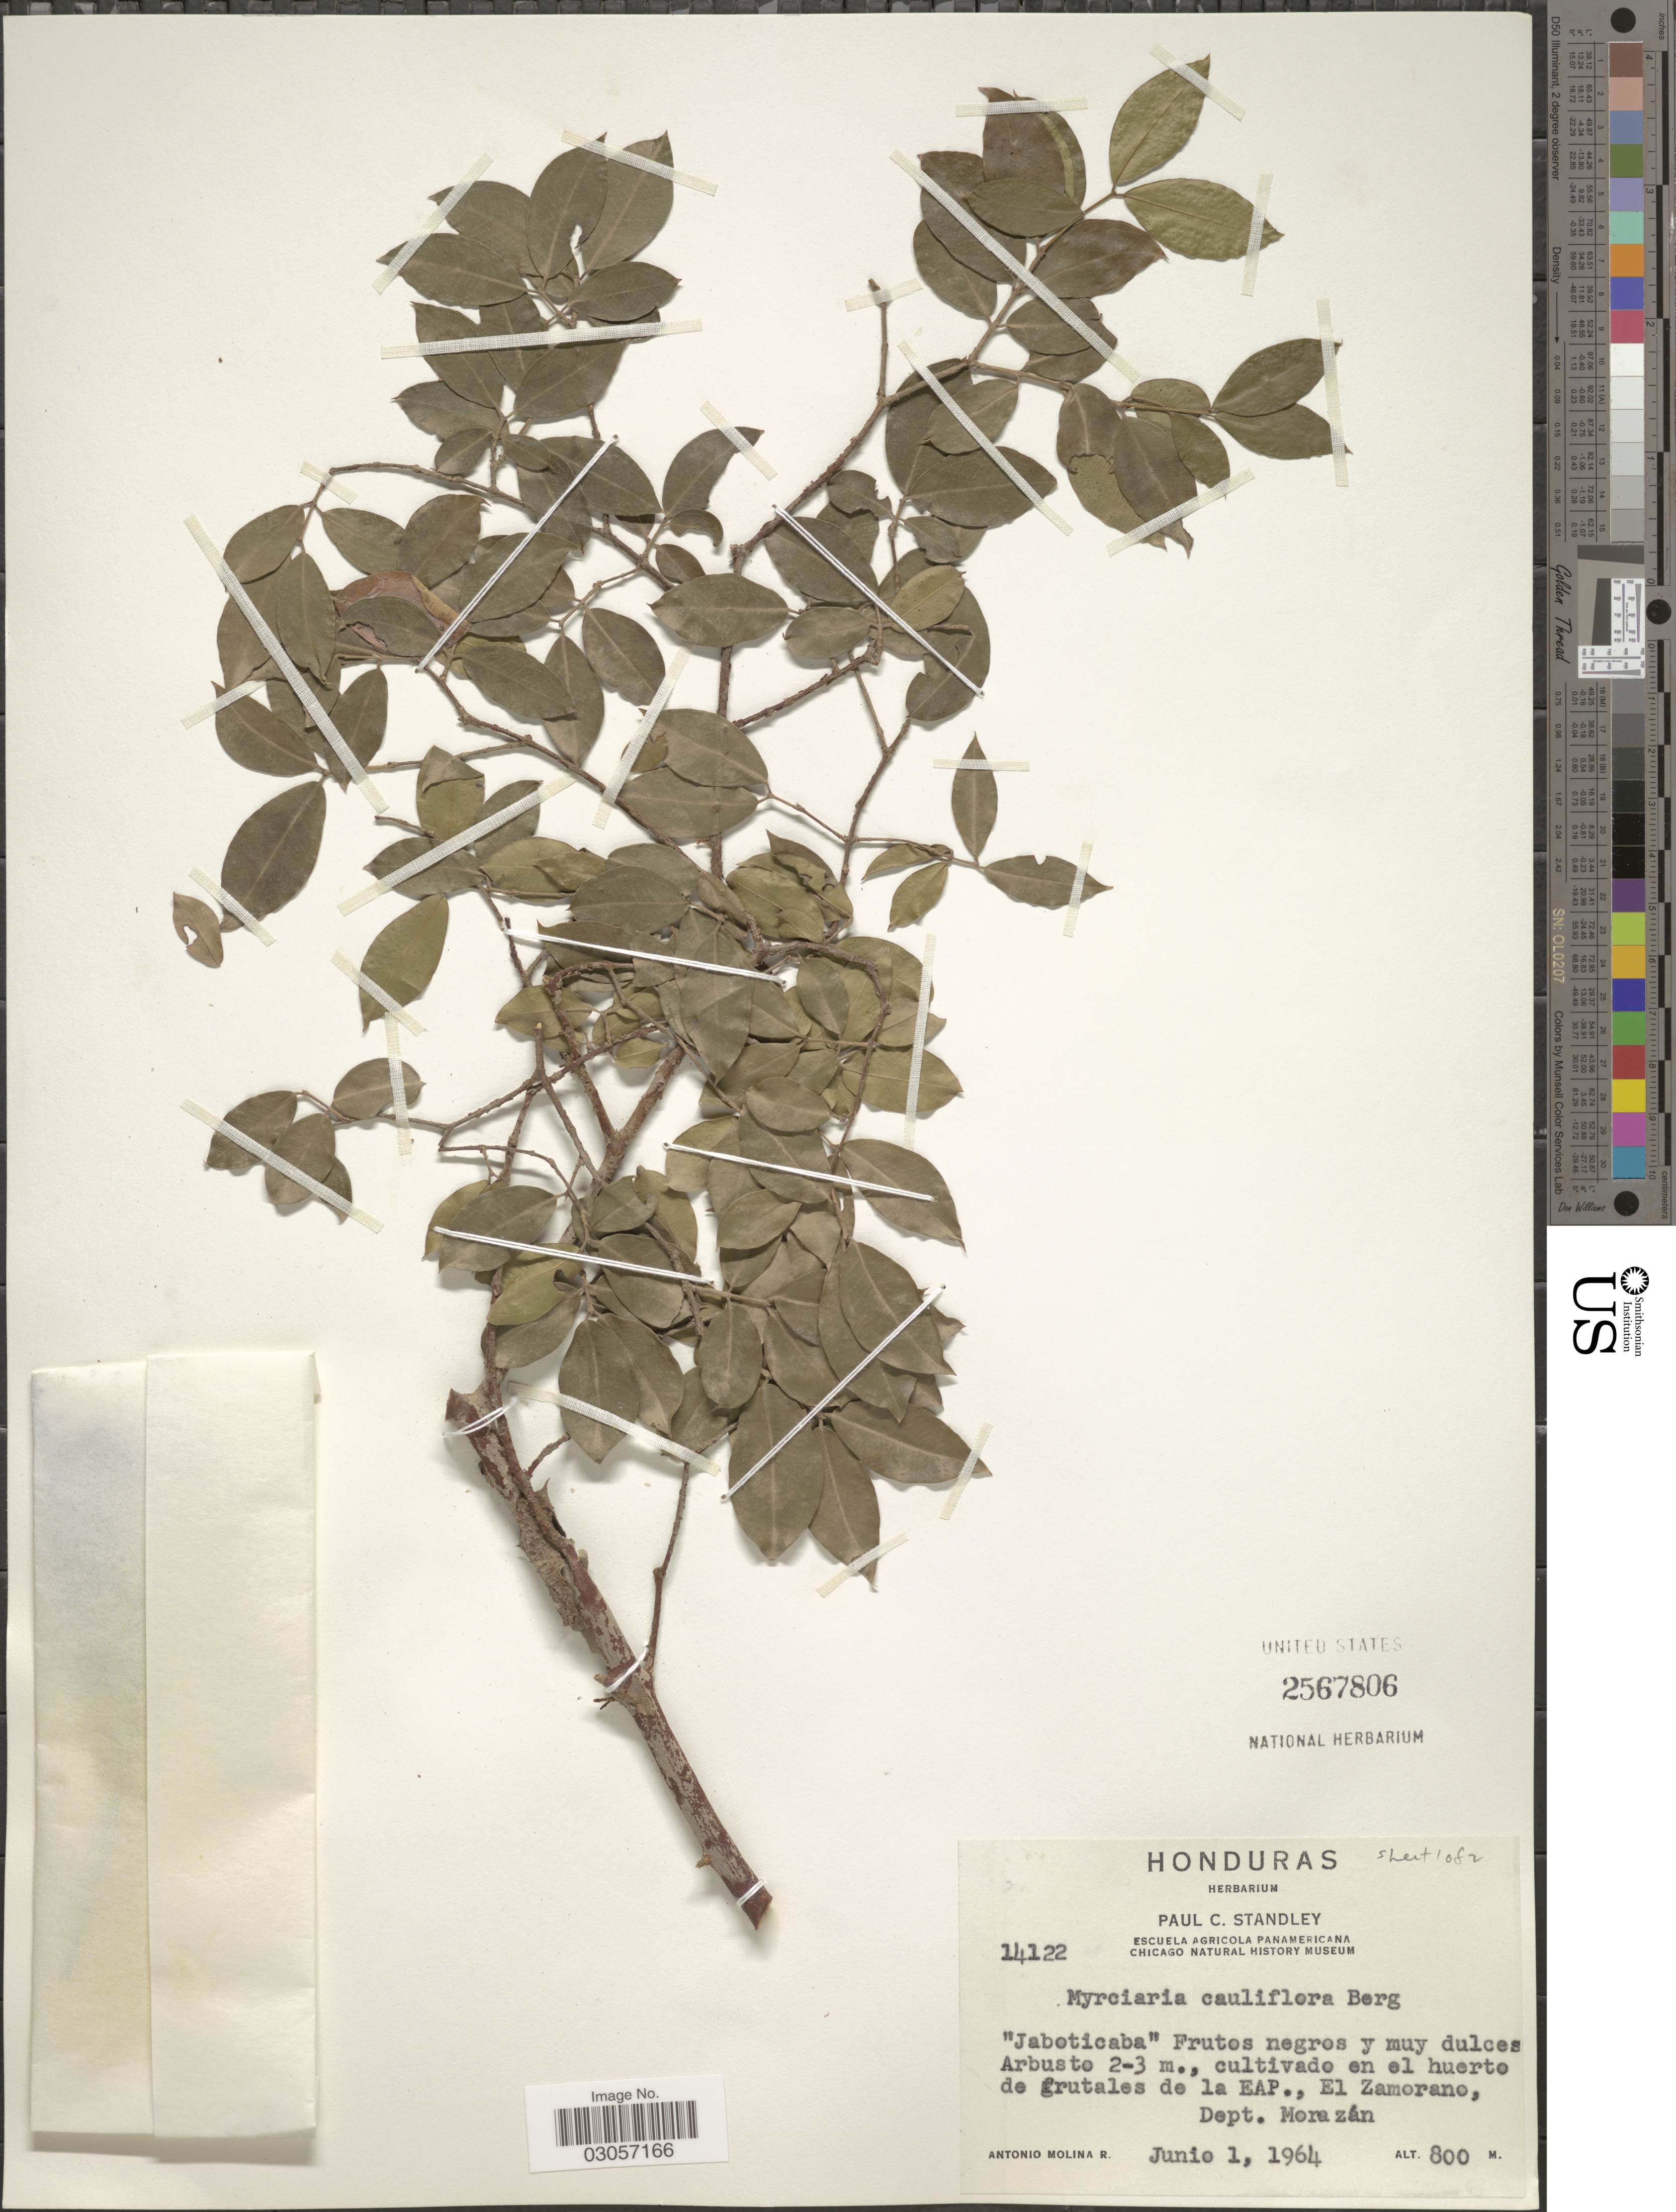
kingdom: Plantae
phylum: Tracheophyta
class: Magnoliopsida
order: Myrtales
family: Myrtaceae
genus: Myrciaria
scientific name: Myrciaria cauliflora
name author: O. Berg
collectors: A. Molina R.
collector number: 14122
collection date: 1964-06-01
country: Honduras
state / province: Fco. Morazán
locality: Cultivado en el huerto de frutales de la EAP., El Zamorano, Dept. Morazán.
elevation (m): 800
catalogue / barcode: US 2567806